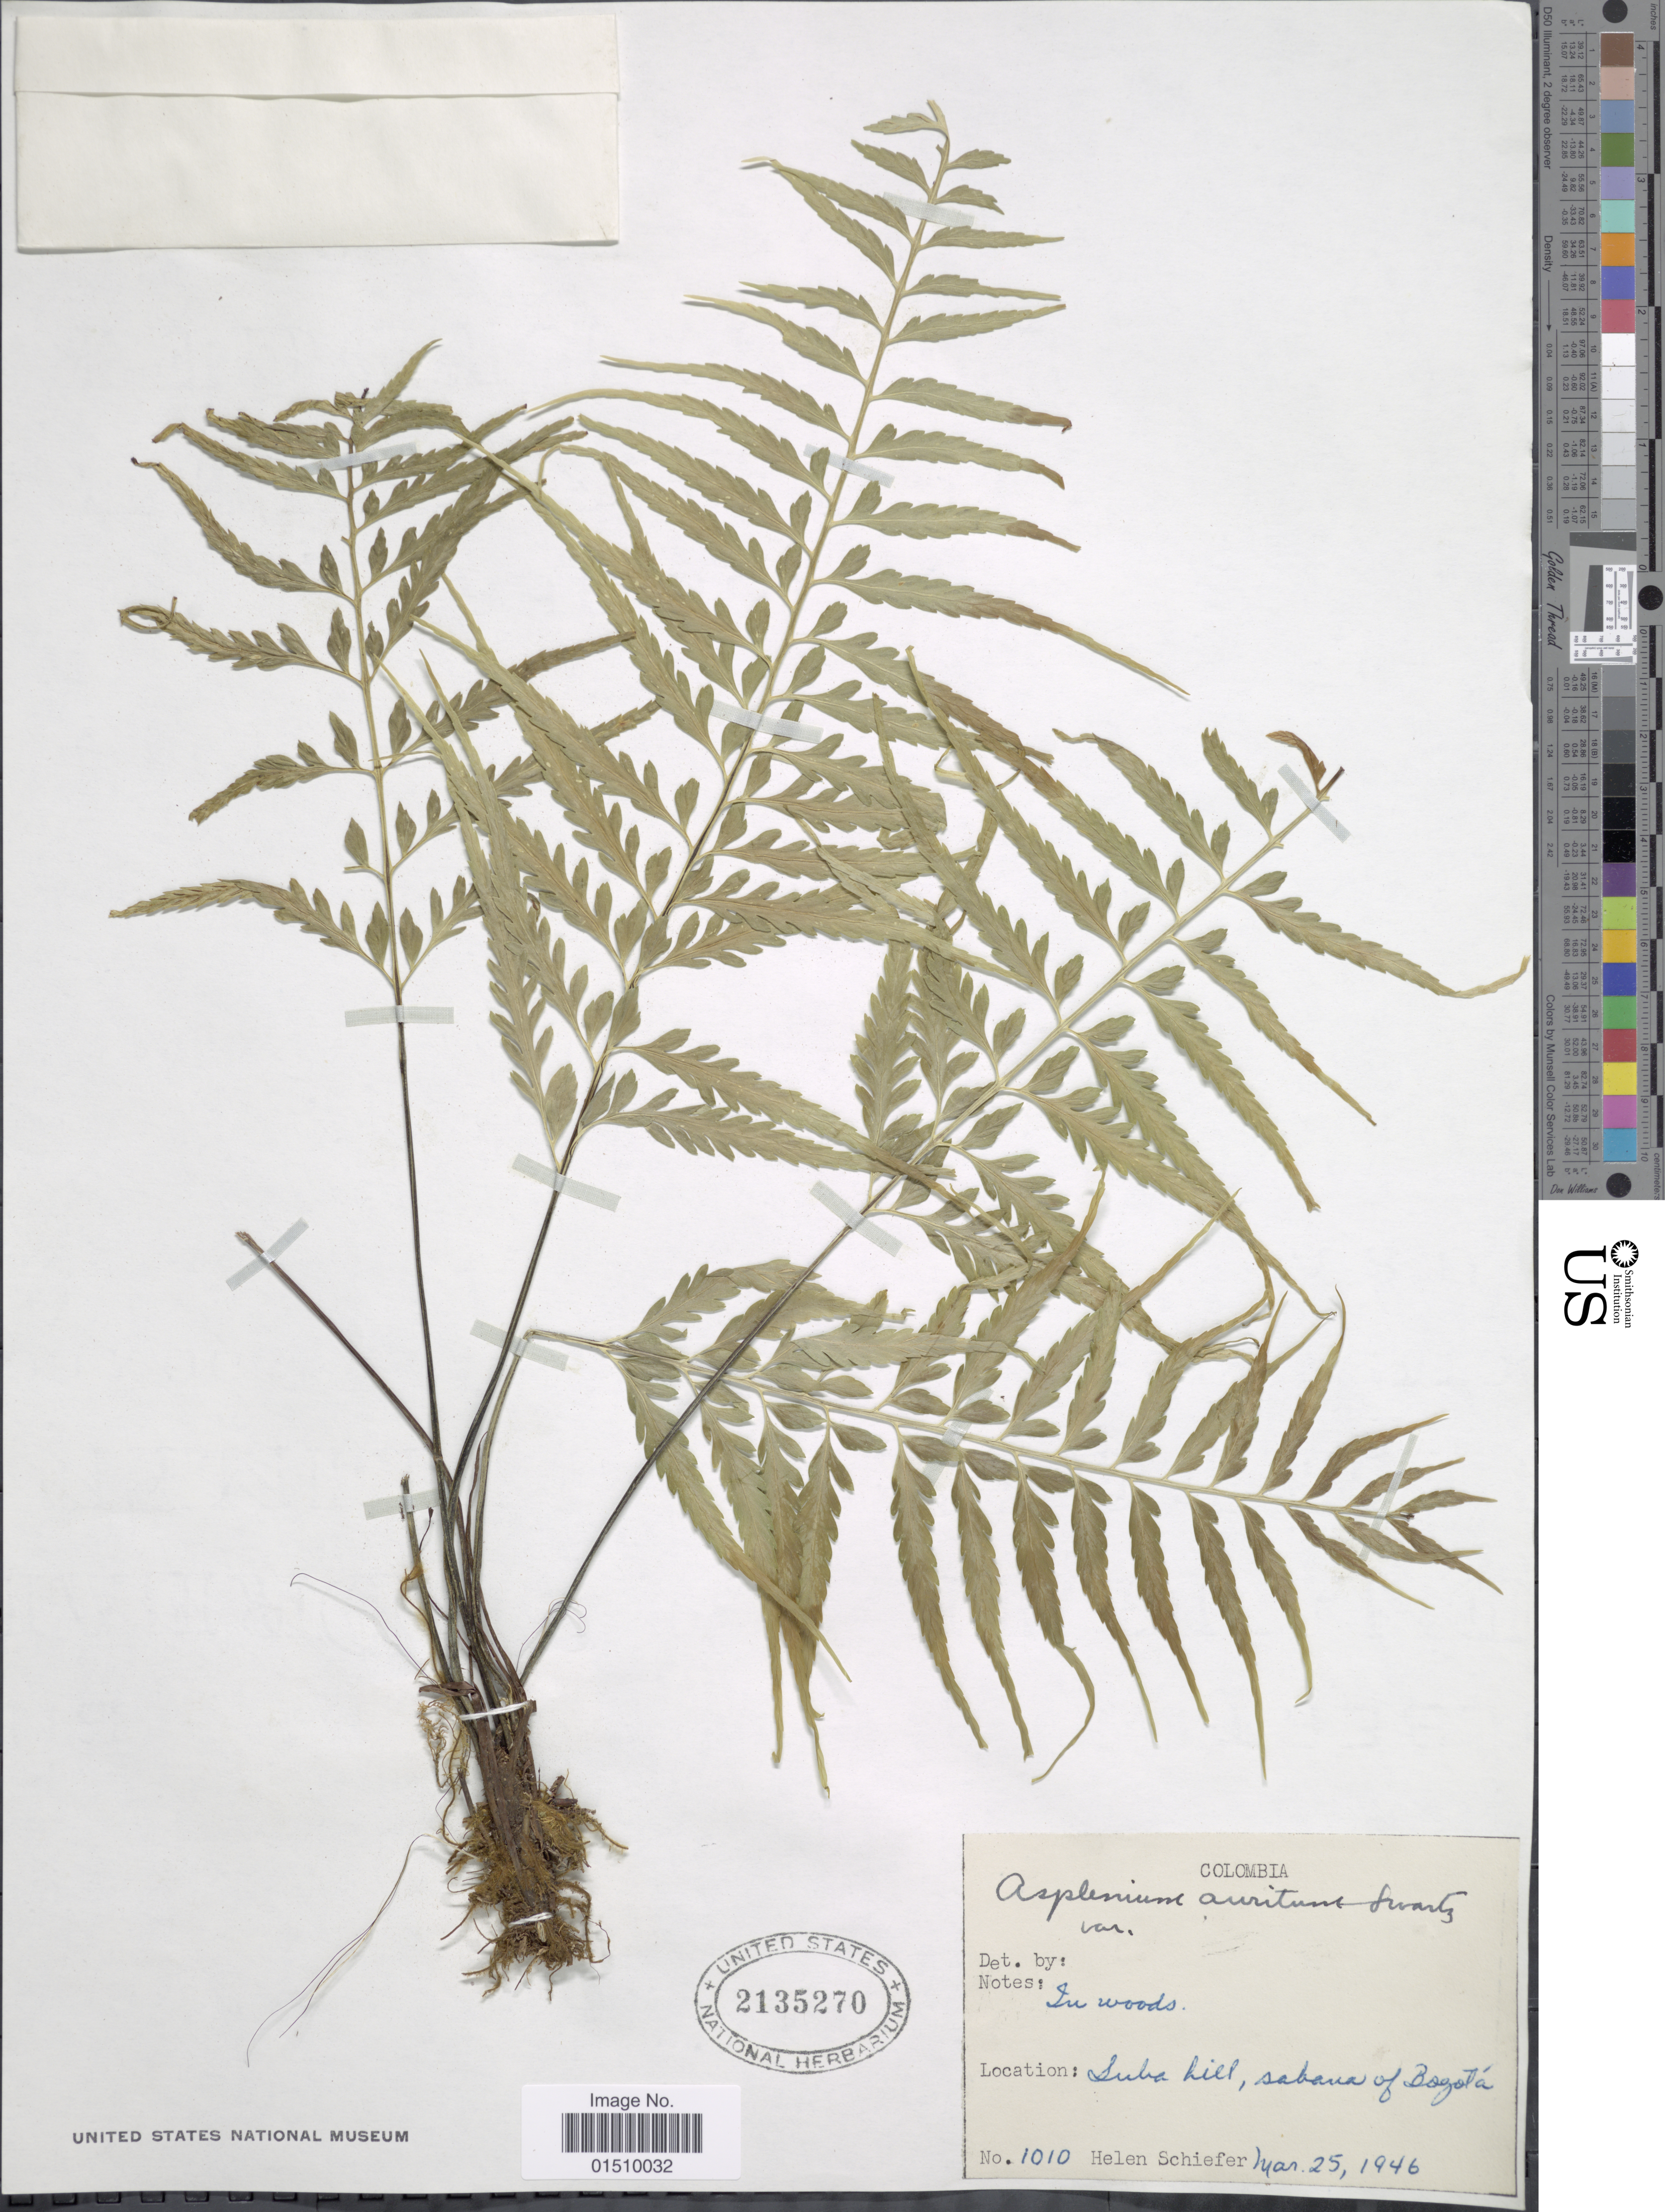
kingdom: Plantae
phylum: Tracheophyta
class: Polypodiopsida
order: Polypodiales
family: Aspleniaceae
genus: Asplenium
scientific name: Asplenium auritum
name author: Sw.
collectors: H. Schiefer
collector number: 1010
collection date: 1946-03-25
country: Colombia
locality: Colombia, Suba hill, sabana of Bogota.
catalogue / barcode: US 2135270